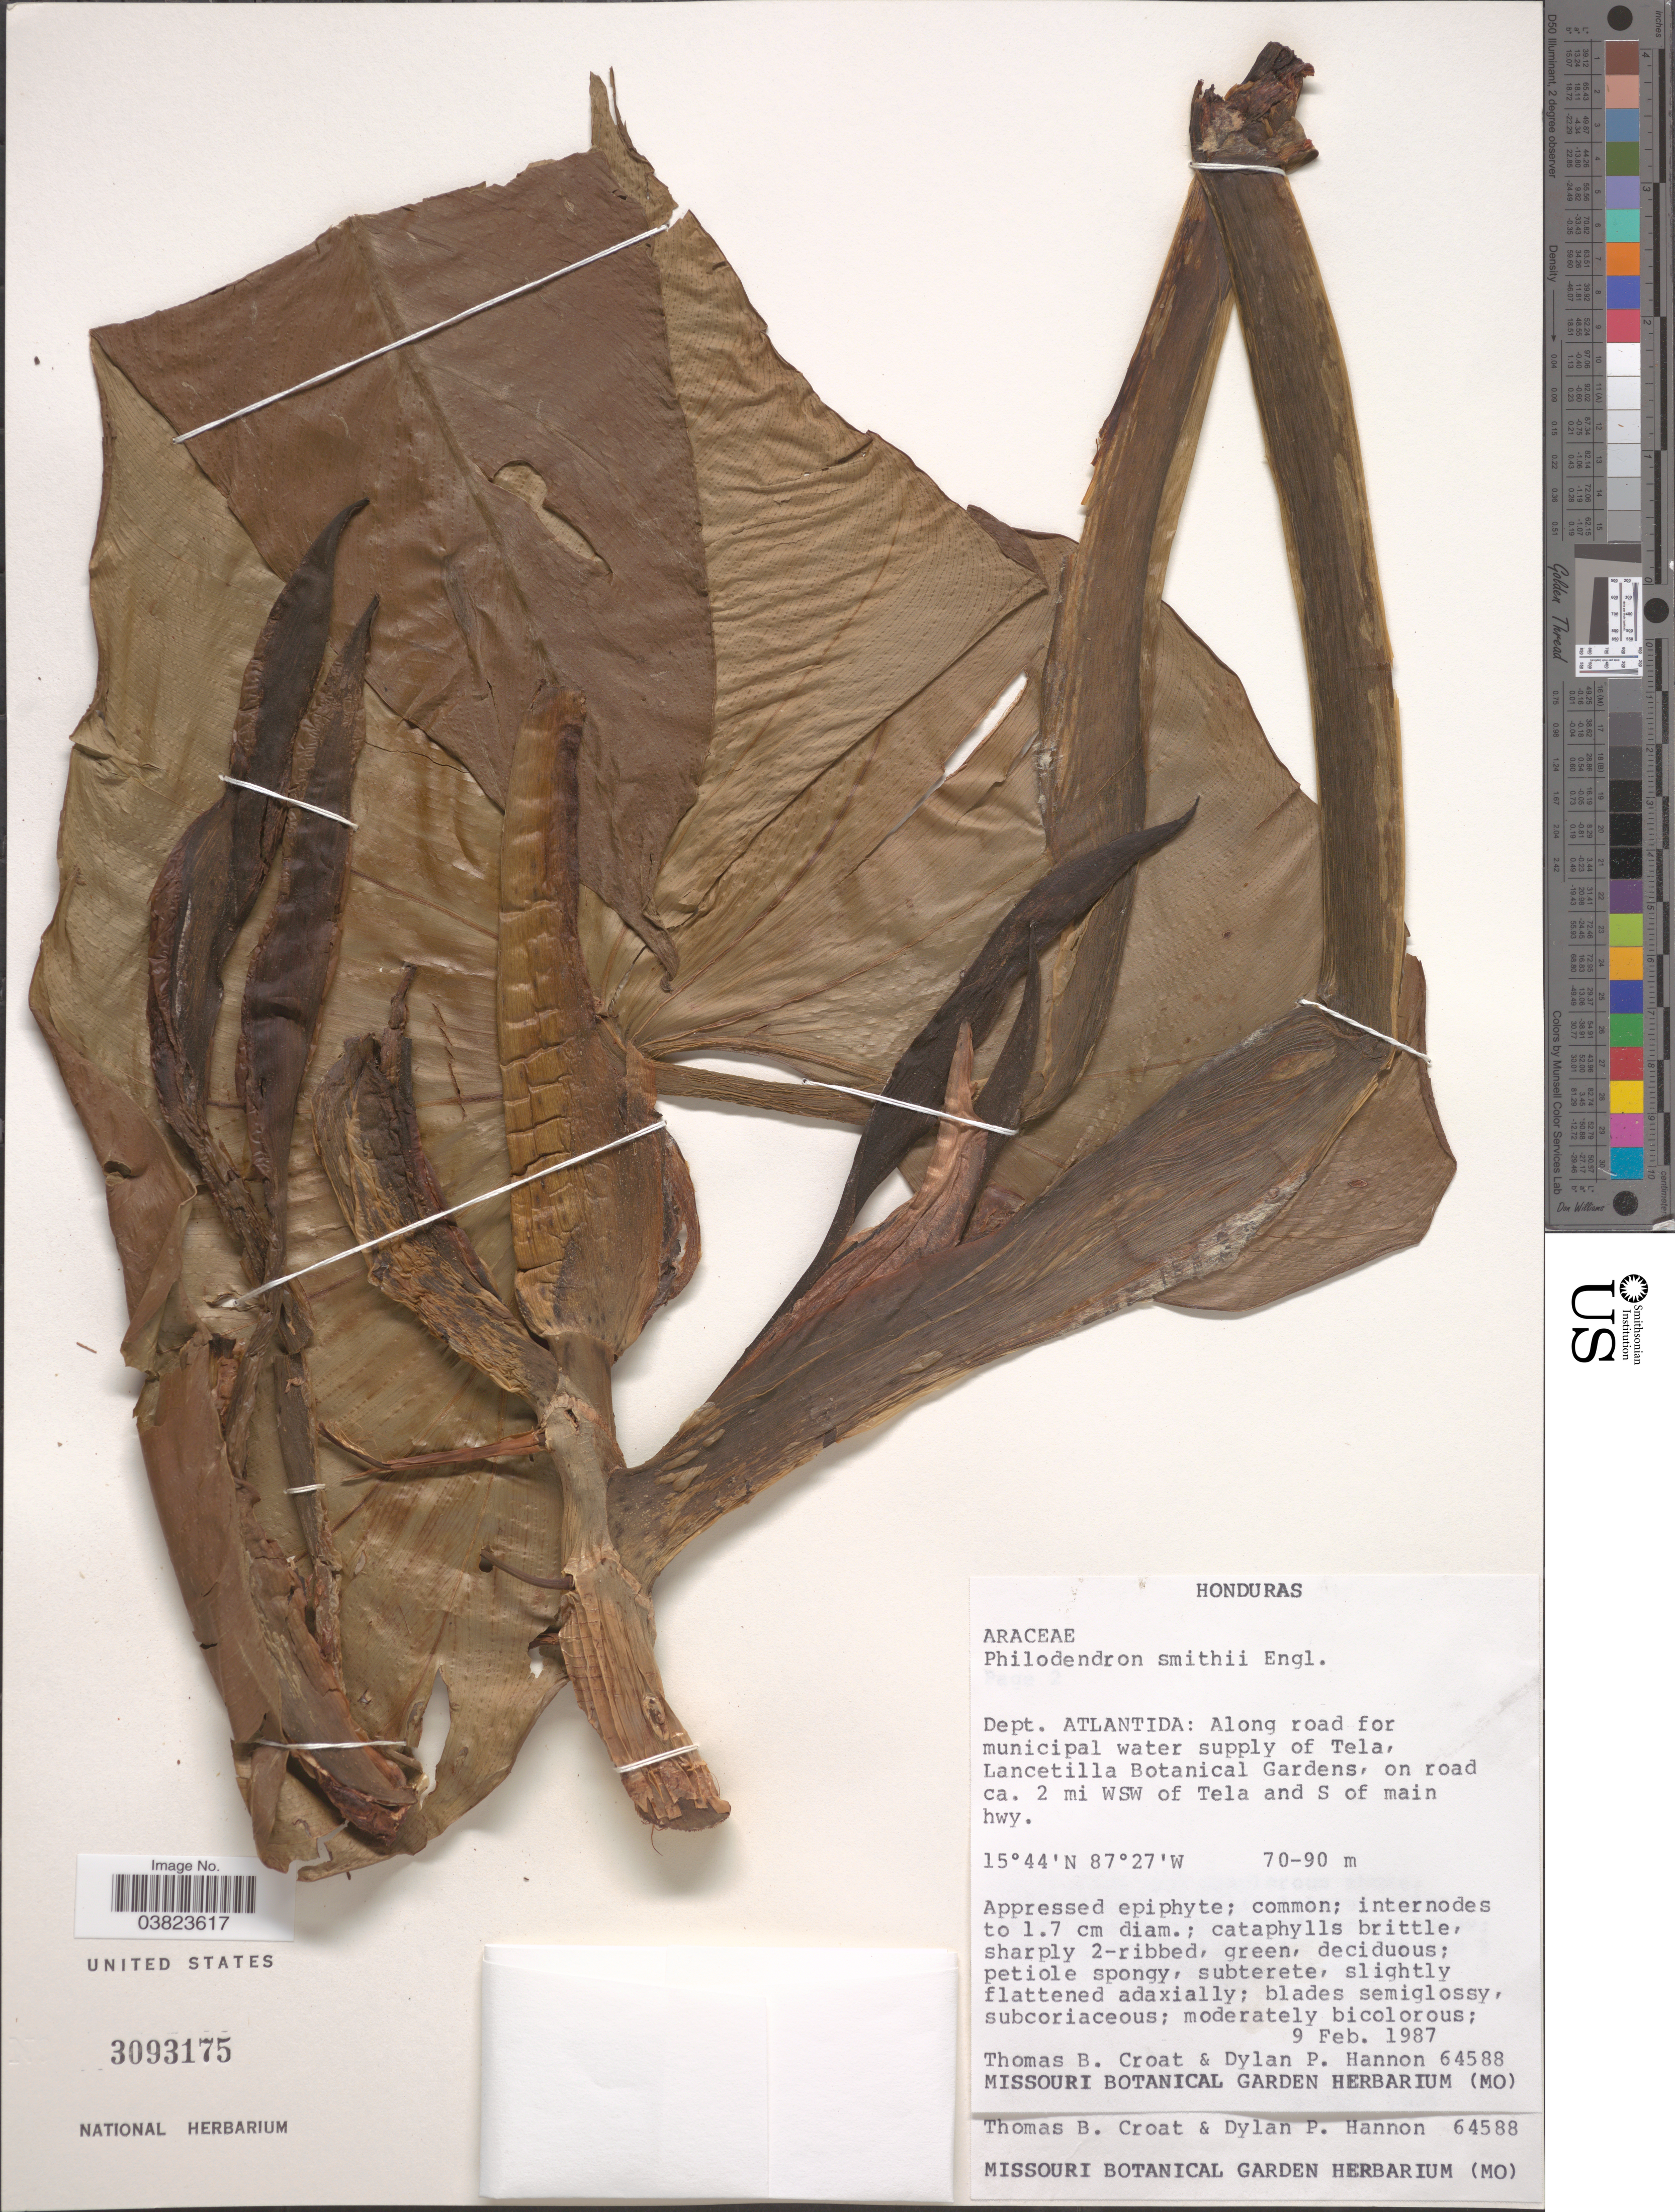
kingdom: Plantae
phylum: Tracheophyta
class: Liliopsida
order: Alismatales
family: Araceae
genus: Philodendron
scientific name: Philodendron smithii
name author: Engl.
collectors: T. B. Croat & D. Hannon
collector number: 64588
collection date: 1987-02-09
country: Honduras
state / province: Atlantida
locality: Dept. Atlantida: Along road for municipal water supply of Tela, Lancetilla Botanical Gardens, on road ca. 2 mi. WSW of Tela and S of main hwy.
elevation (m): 70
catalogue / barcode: US 3093175